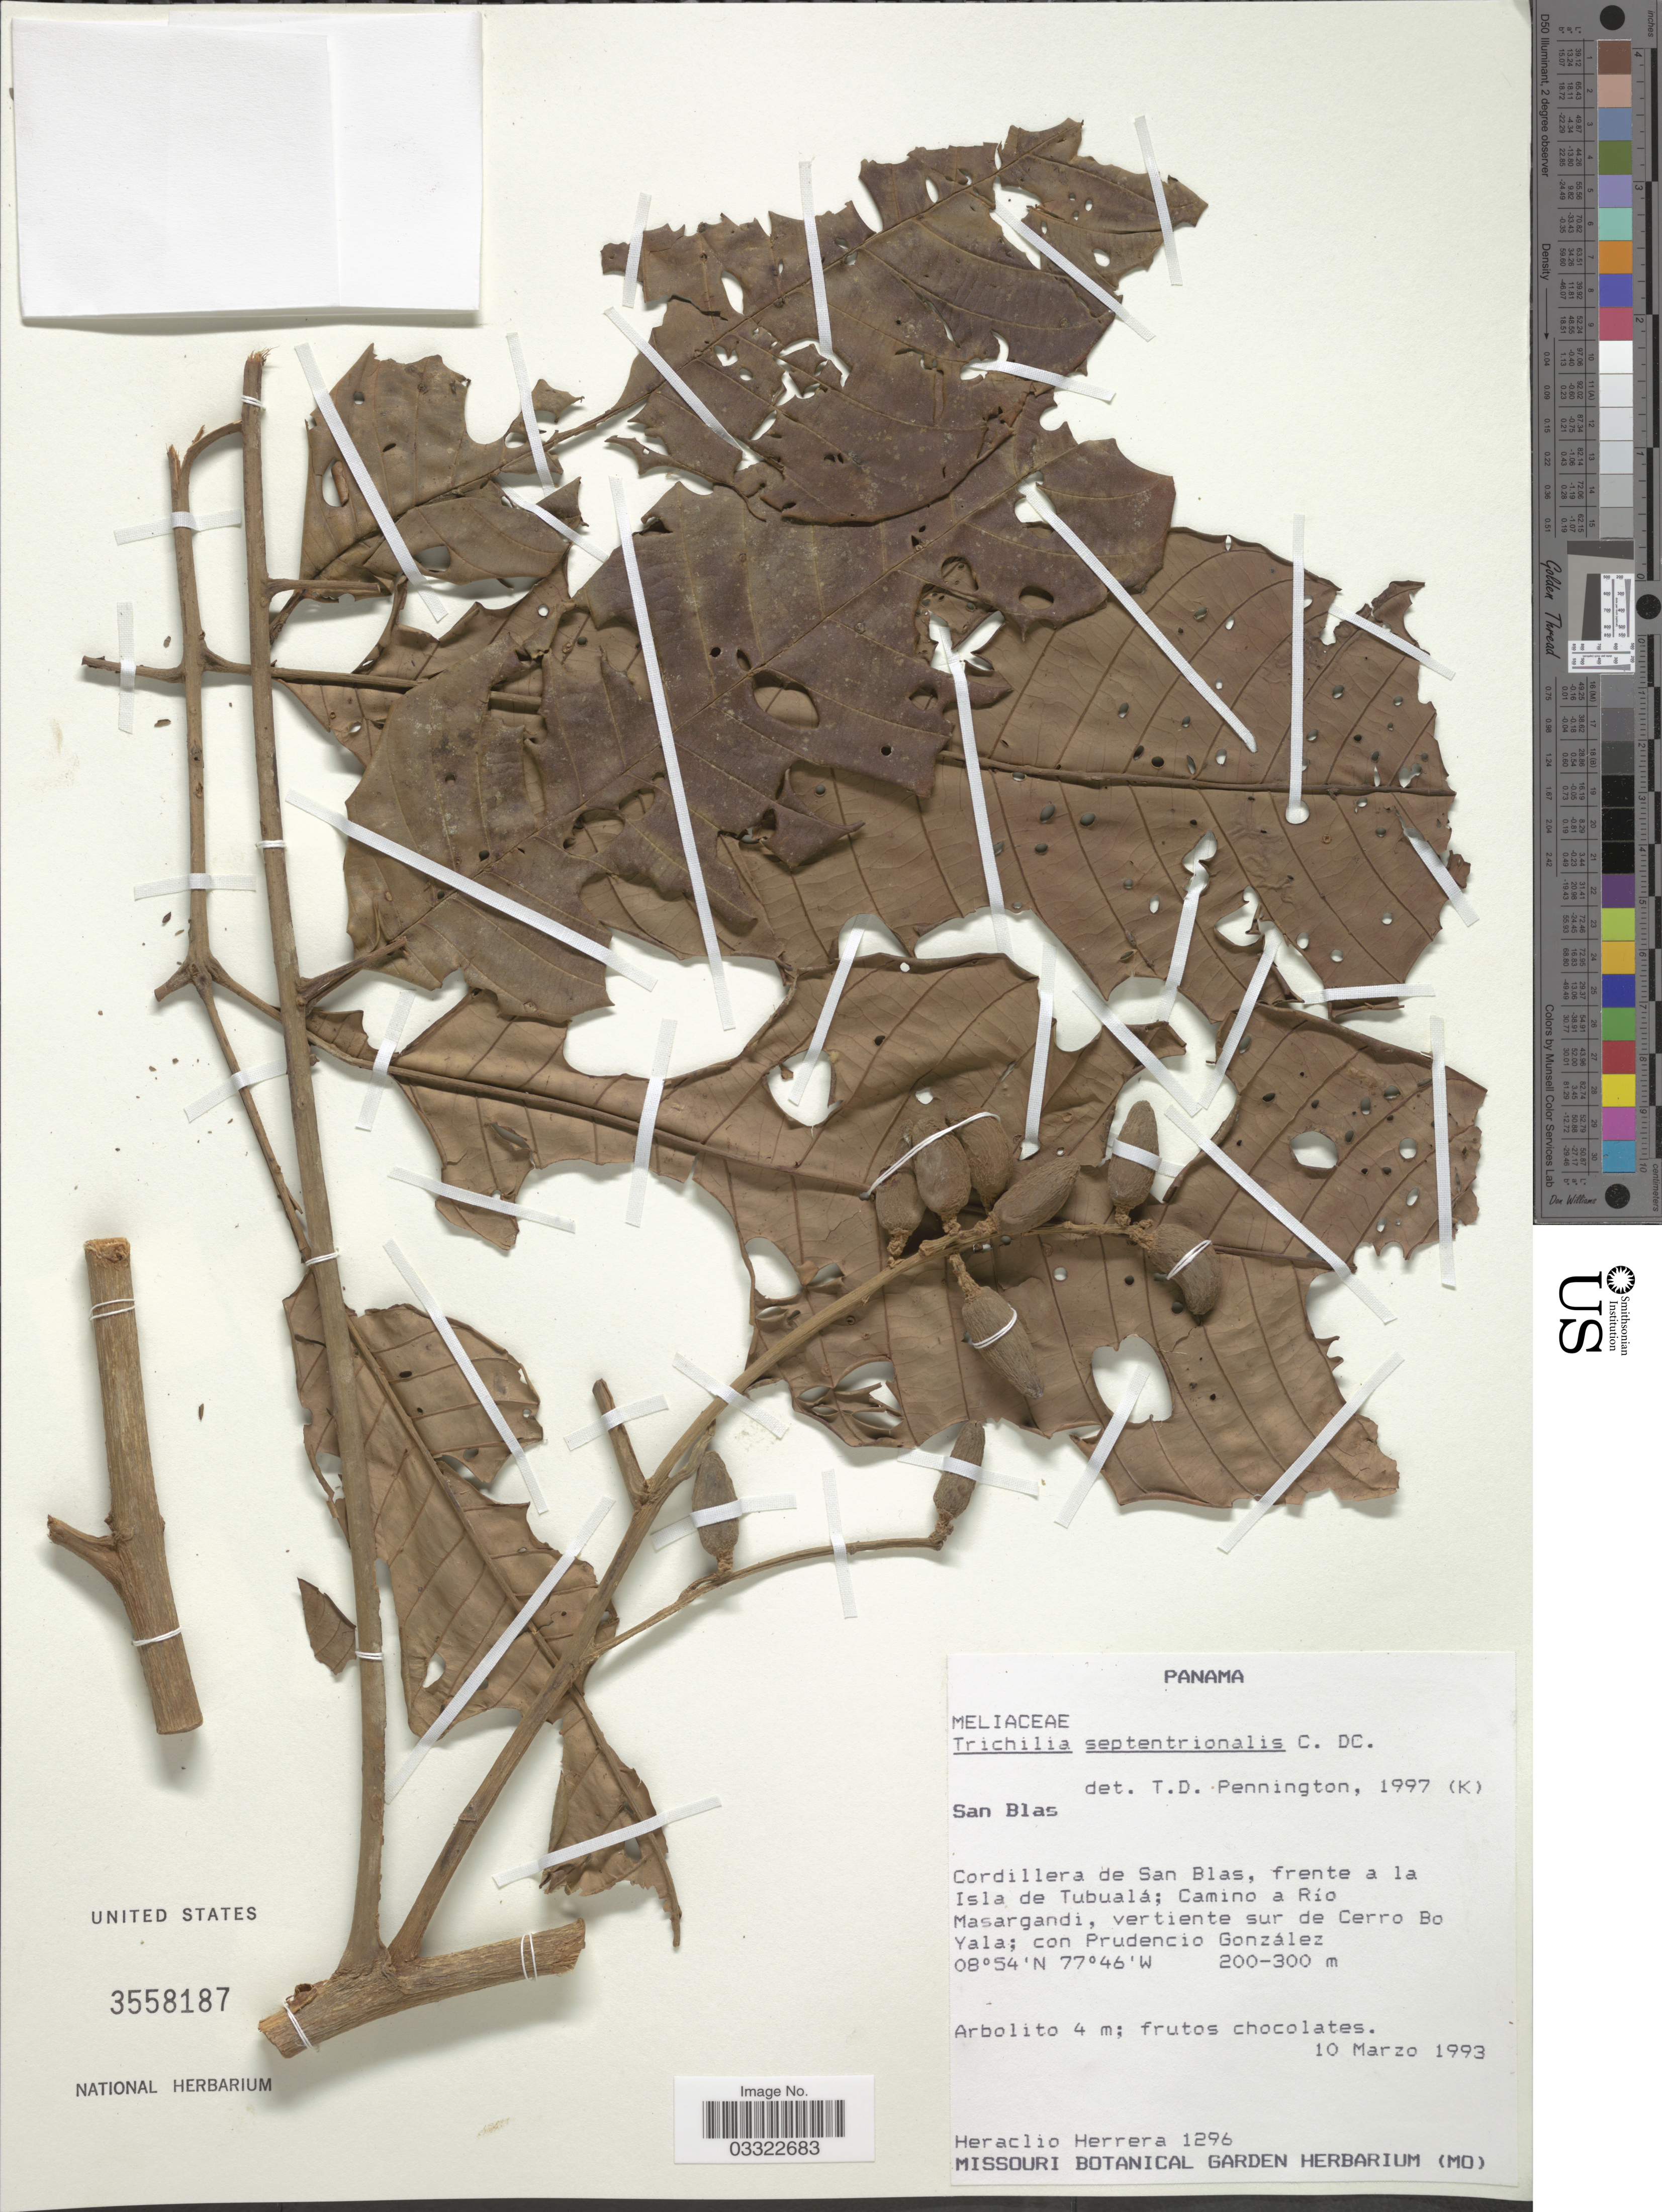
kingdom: Plantae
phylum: Tracheophyta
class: Magnoliopsida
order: Sapindales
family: Meliaceae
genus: Trichilia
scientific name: Trichilia septentrionalis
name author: C. DC.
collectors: H. Herrera & P. González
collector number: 1296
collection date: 1993-03-10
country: Panama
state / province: Kuna Yala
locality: Cordillera de San Blas, frente a la Isla de Tubualá; Camino a Río Masargandi, vertiente sur de Cerro Bo Yala.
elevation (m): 200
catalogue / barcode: US 3558187